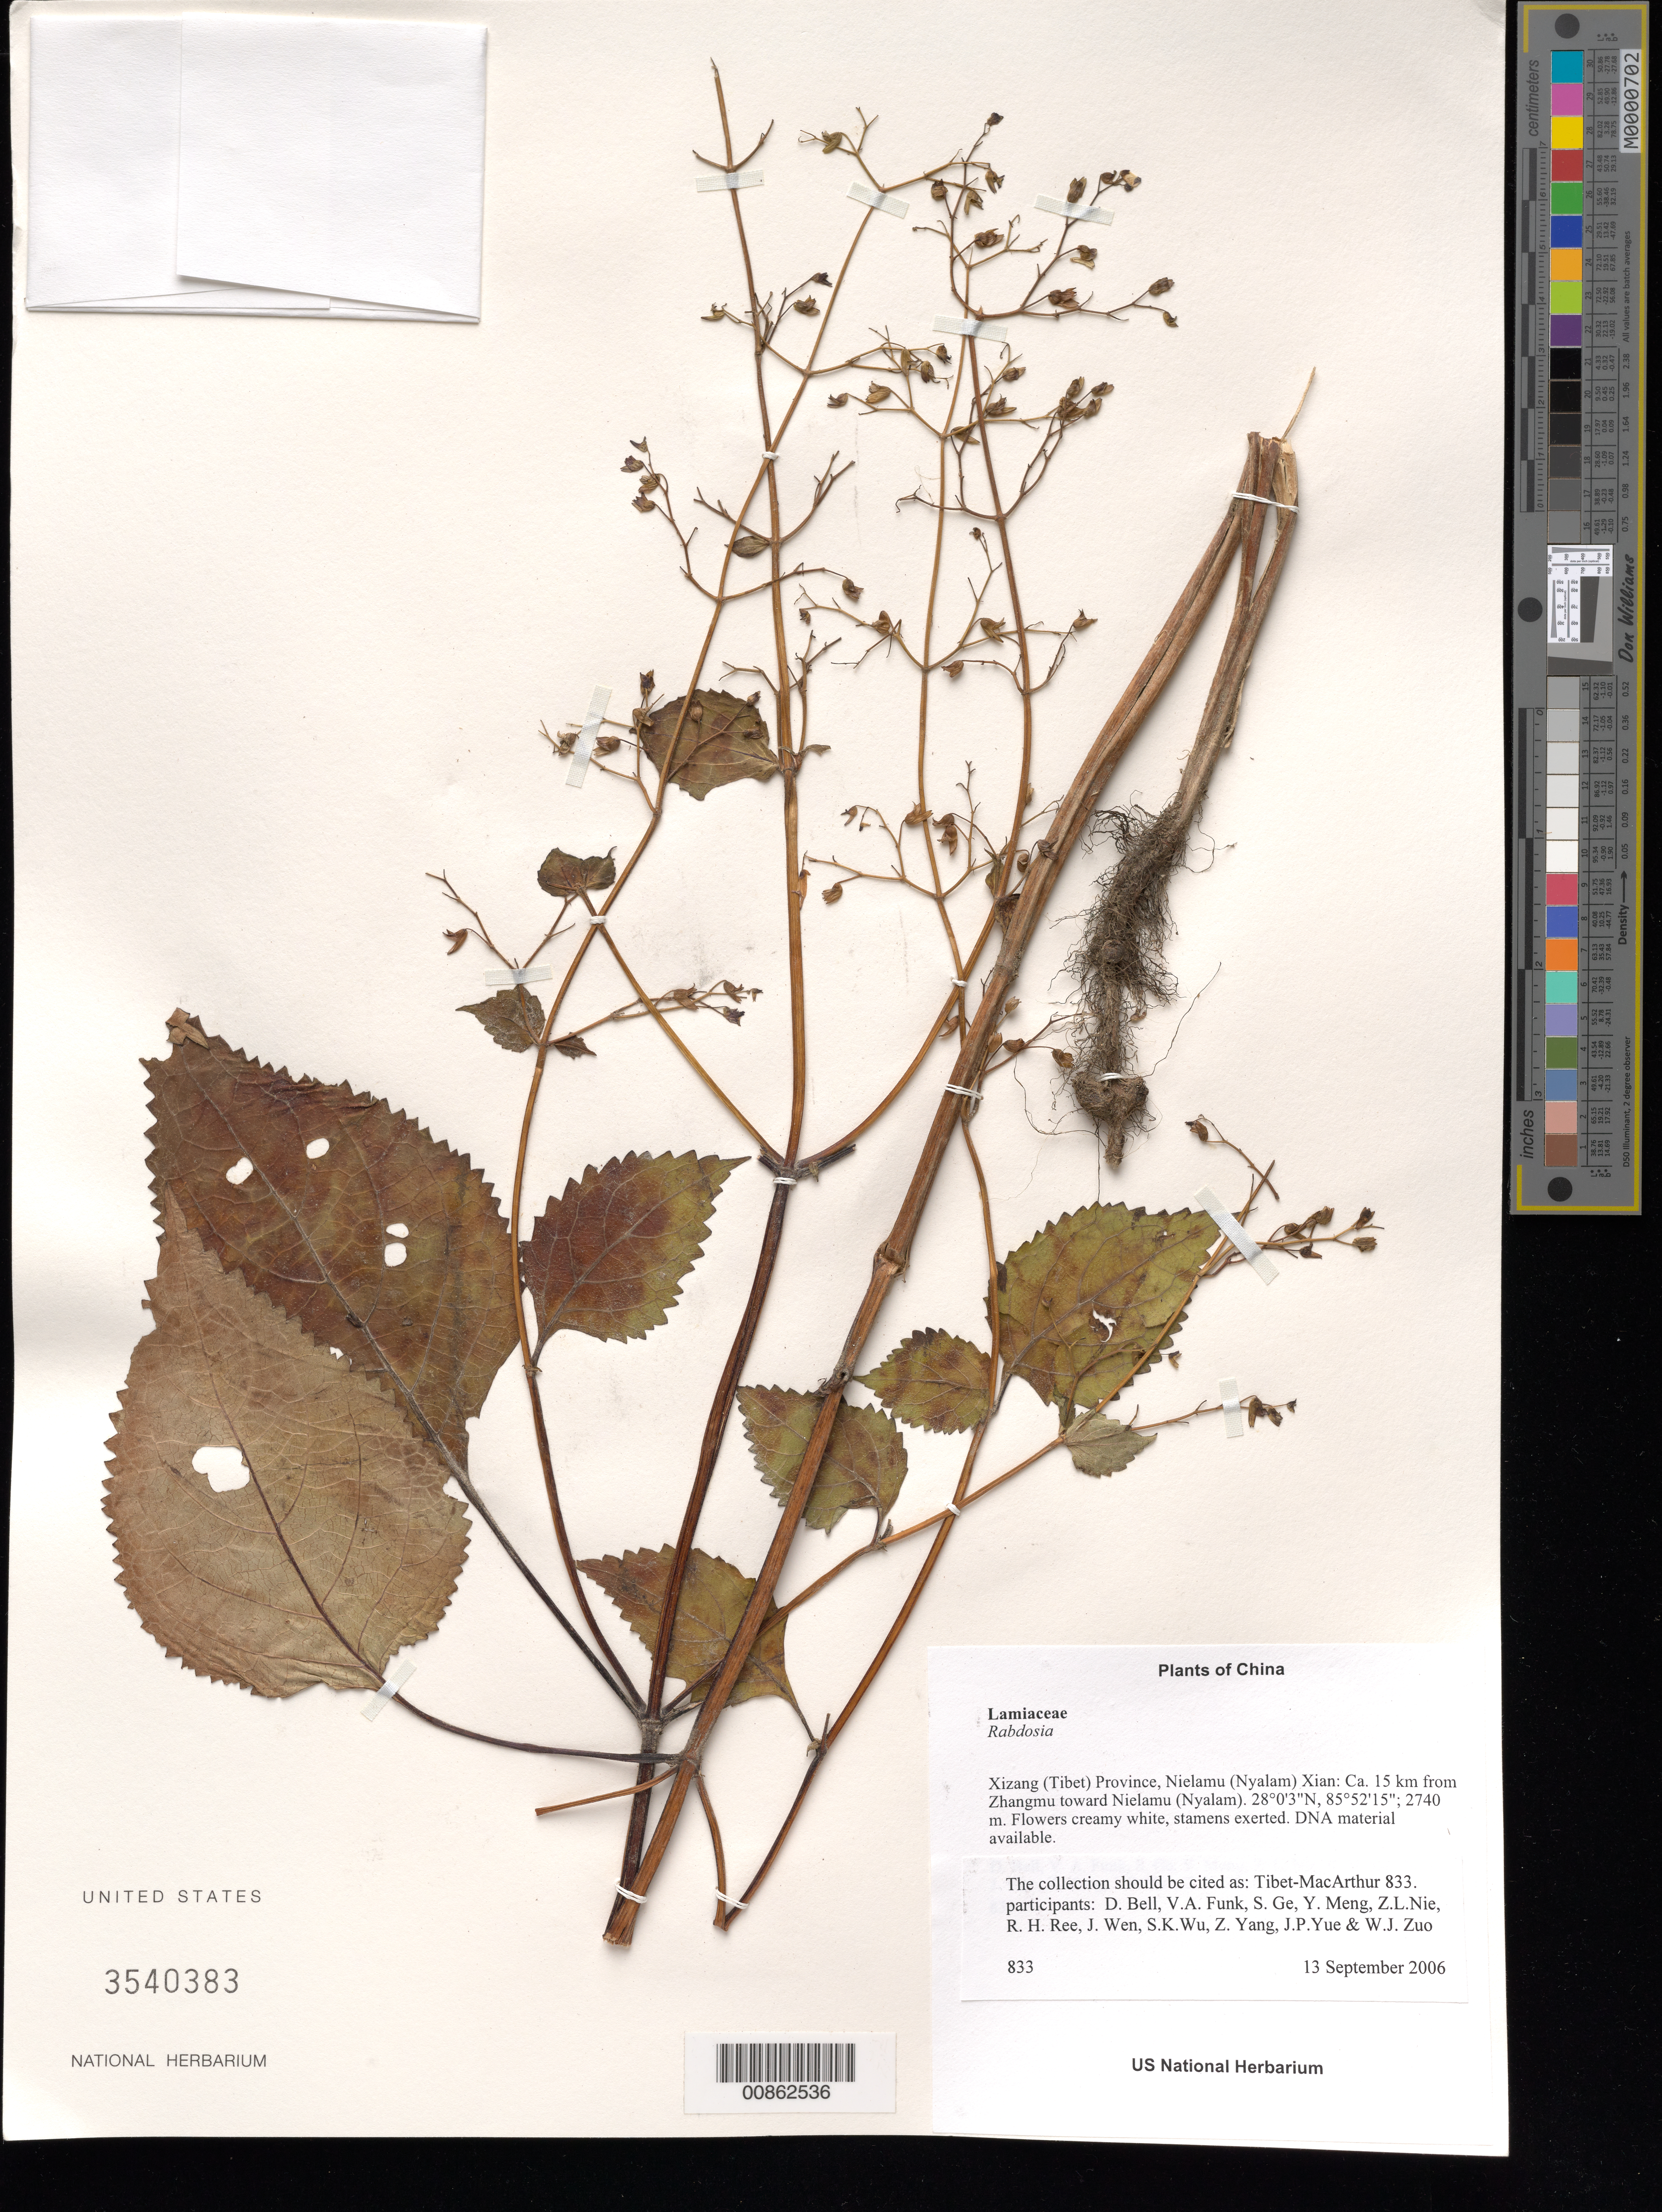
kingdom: Plantae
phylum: Tracheophyta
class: Magnoliopsida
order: Lamiales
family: Lamiaceae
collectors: Tibet-MacArthur, D. A. Bell, V. Funk, S. Ge, Y. Meng, Z. Nie, R. Ree, H. Sun, J. Wen, Z. Yang, J. Yue, Z. Zhou & W. Zuo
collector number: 833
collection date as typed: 13 Sep 2006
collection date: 2006-09-13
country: China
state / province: Xizang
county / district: Nielamu (Nyalam) Xian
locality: Ca. 15 km from Zhangmu toward Nielamu (Nyalam).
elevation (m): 2740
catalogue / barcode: US 3540383